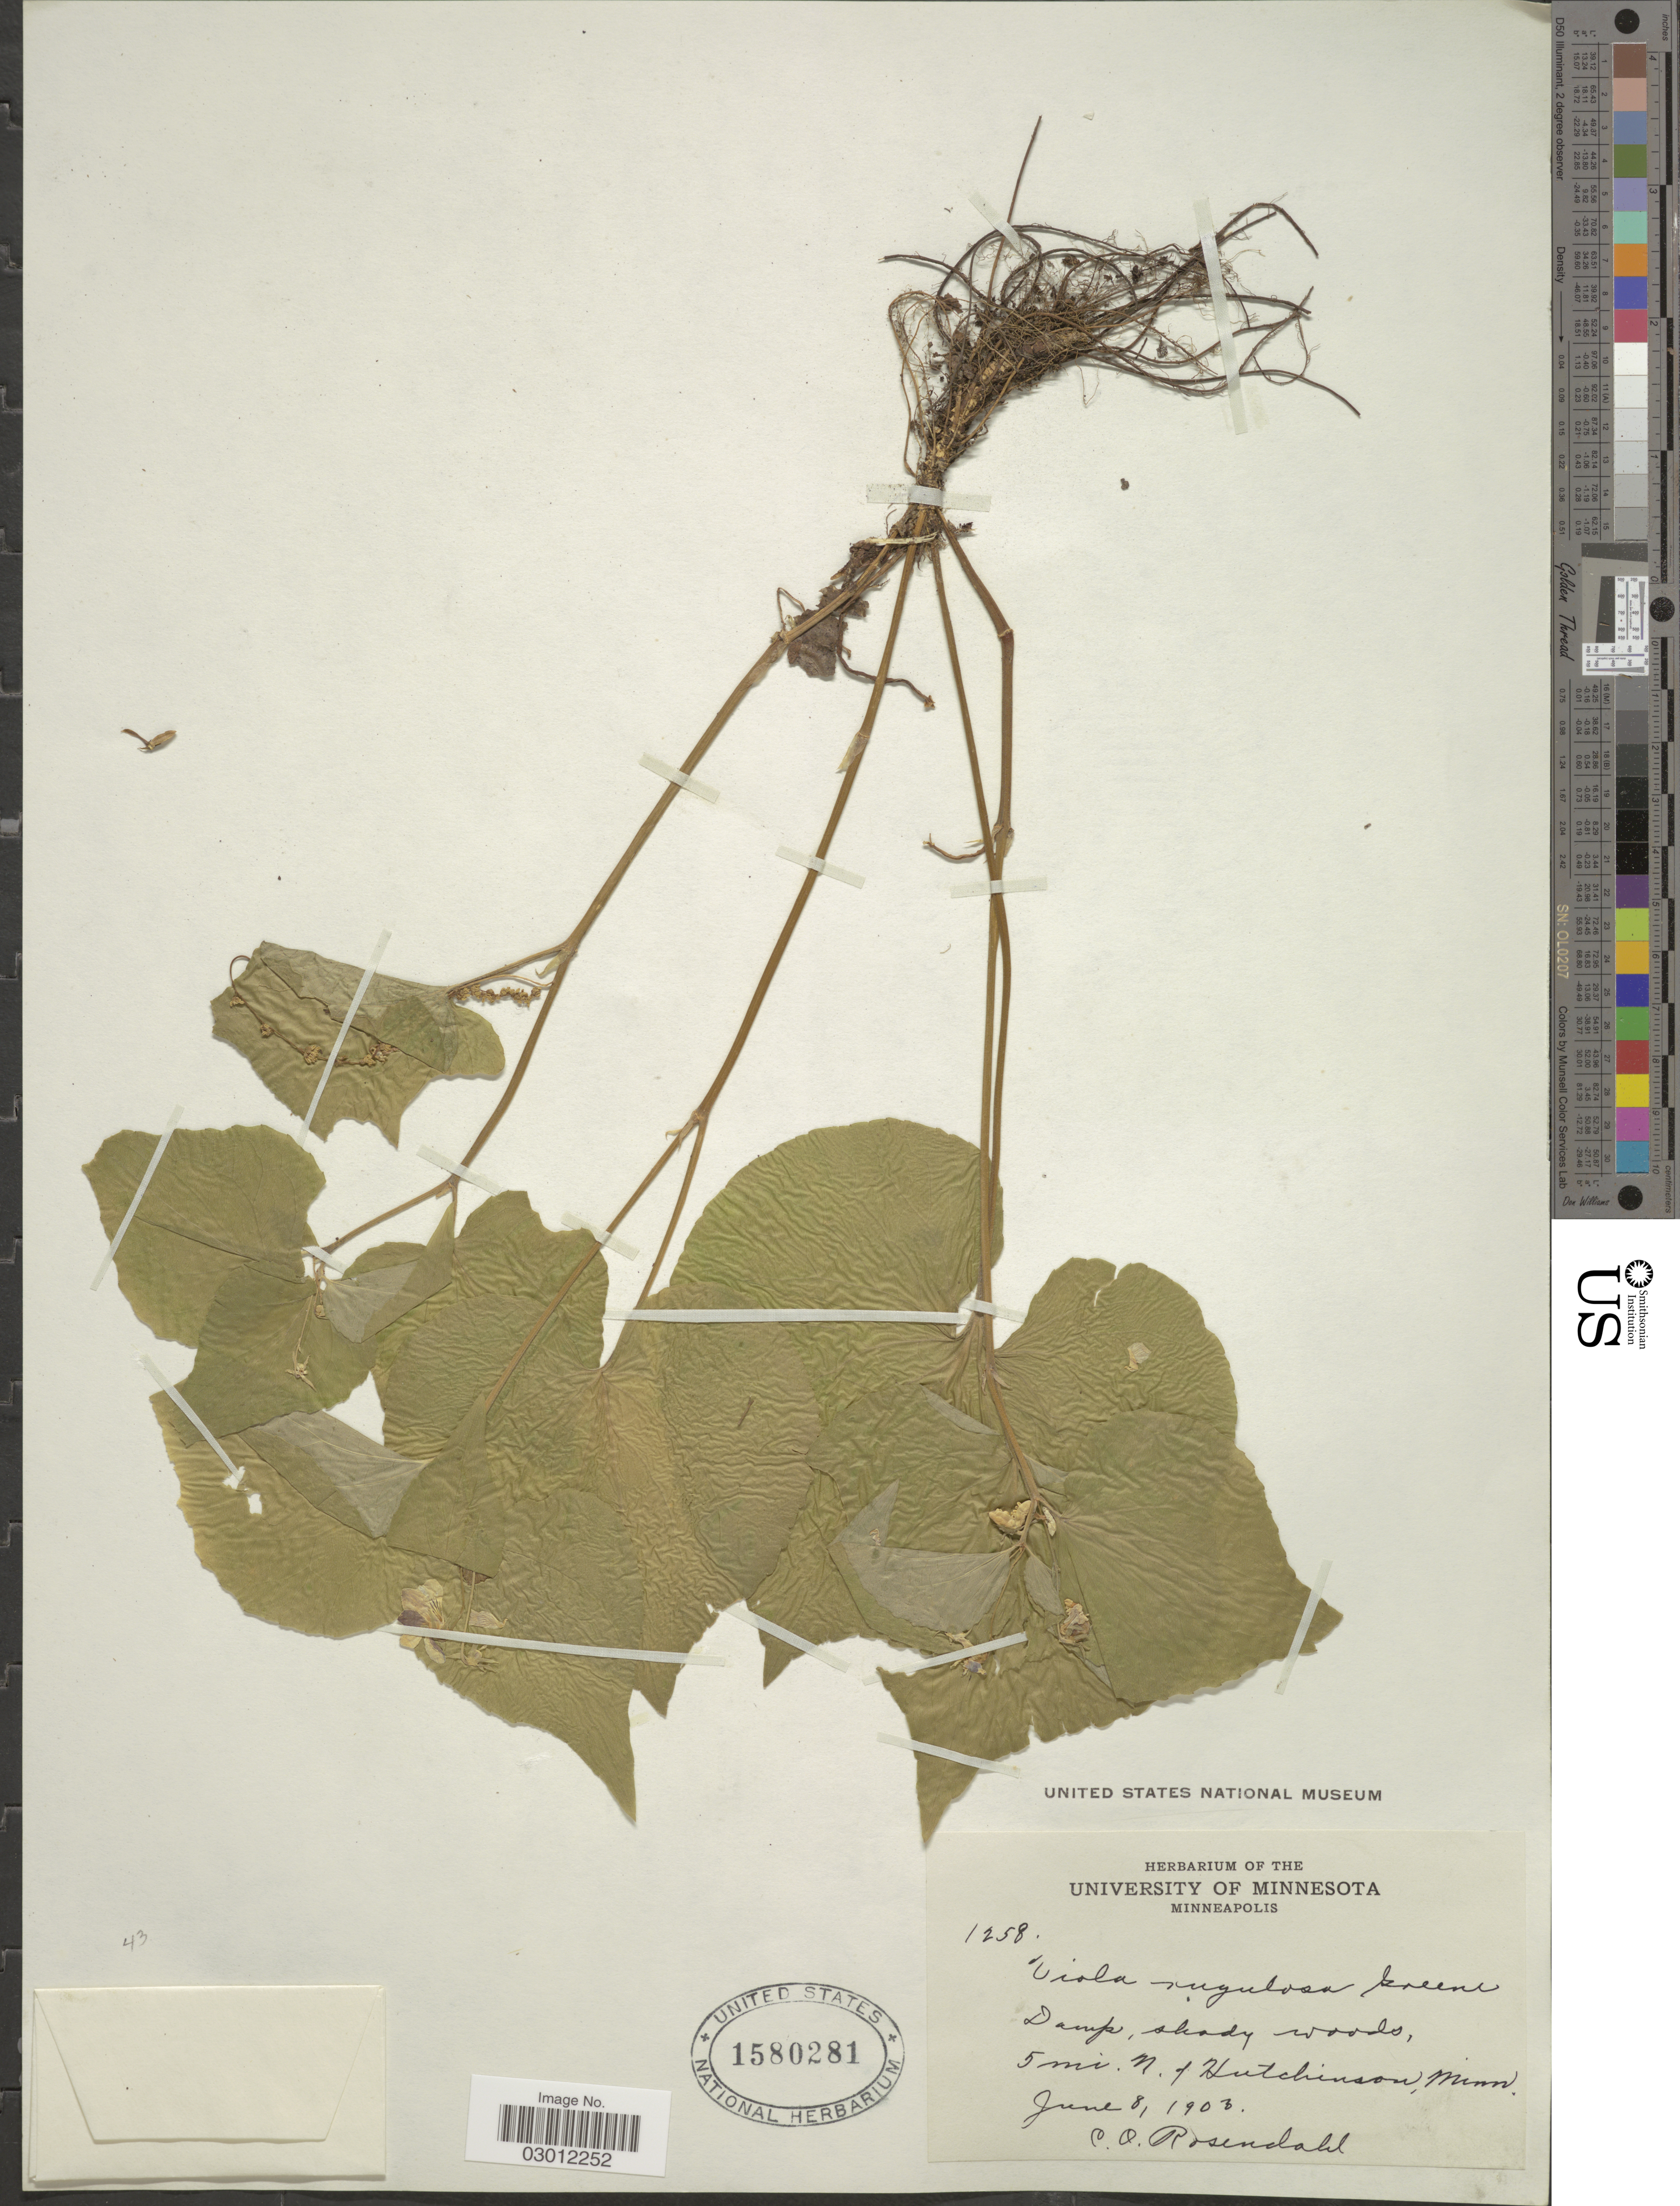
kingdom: Plantae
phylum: Tracheophyta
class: Magnoliopsida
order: Malpighiales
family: Violaceae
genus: Viola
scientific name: Viola canadensis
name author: L.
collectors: C. O. Rosendahl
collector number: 1258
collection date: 1903-06-08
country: United States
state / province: Minnesota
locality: Damp shady woods, 5 mi. N. of Hutchinson.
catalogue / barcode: US 1580281